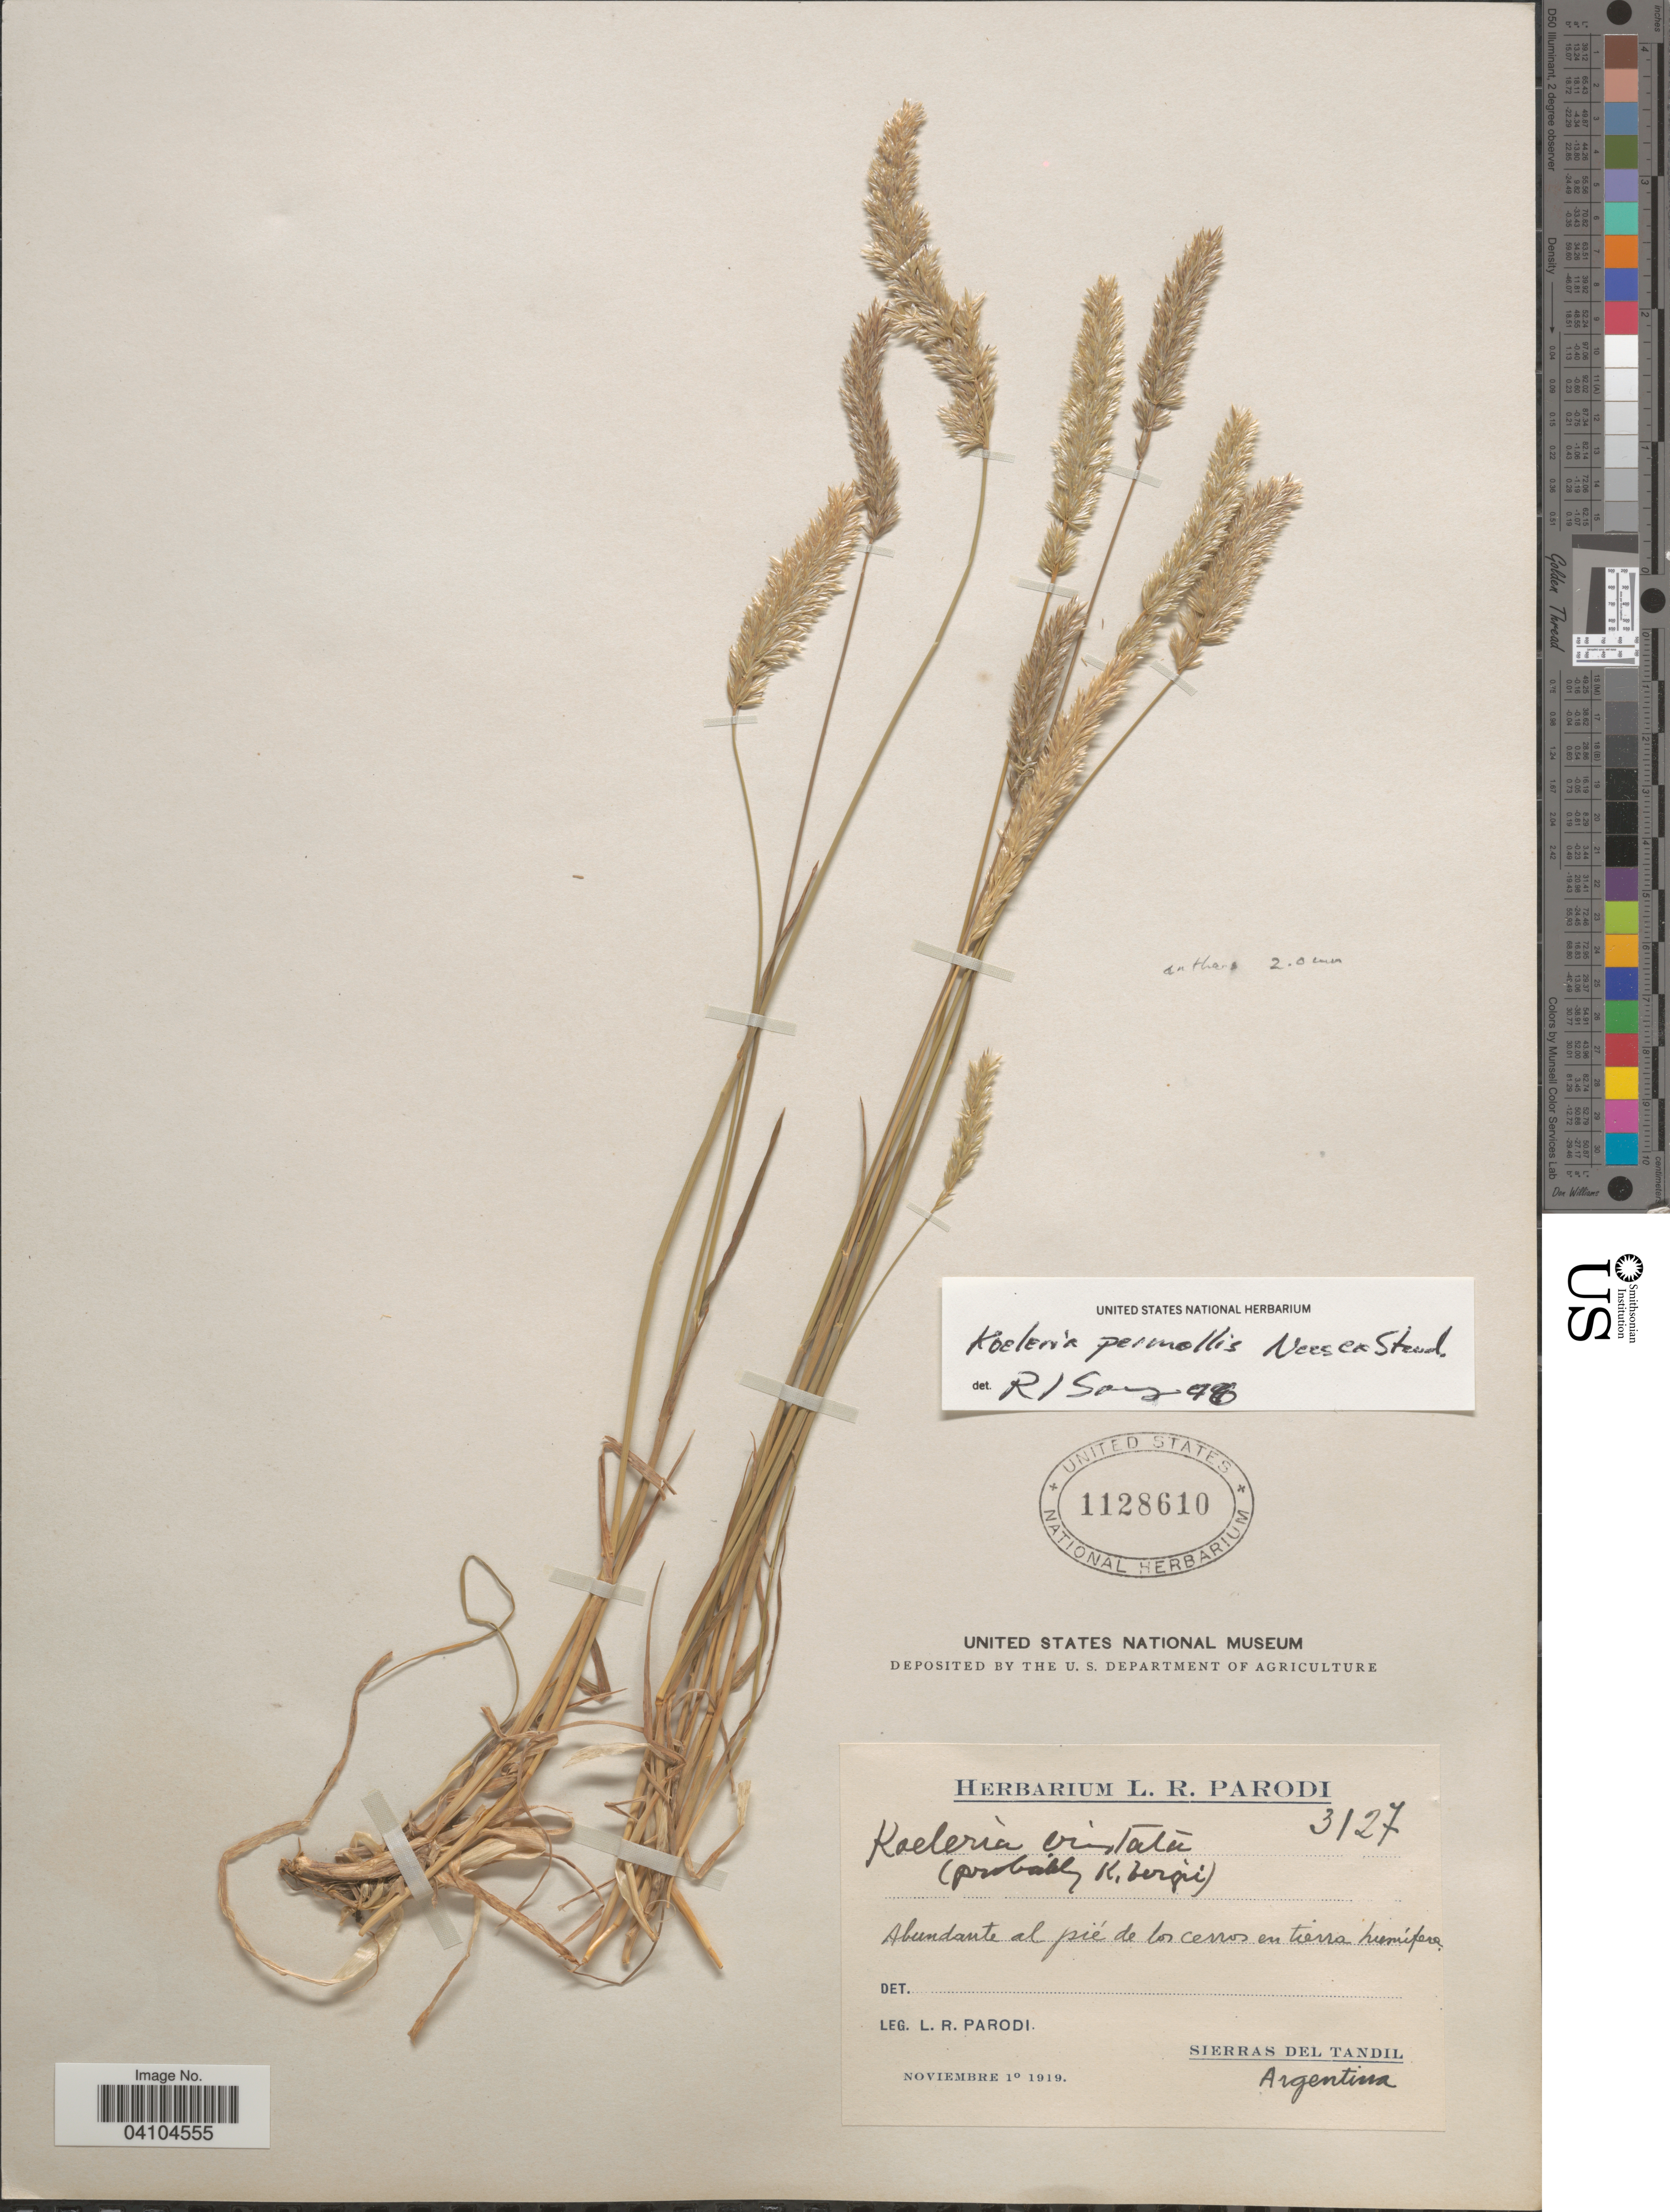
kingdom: Plantae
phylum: Tracheophyta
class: Liliopsida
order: Poales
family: Poaceae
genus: Koeleria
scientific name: Koeleria permollis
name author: Nees ex Steud.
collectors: L. R. Parodi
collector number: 3127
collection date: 1919-11-01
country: Argentina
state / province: Buenos Aires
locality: Sierras del Tandil.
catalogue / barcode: US 1128610